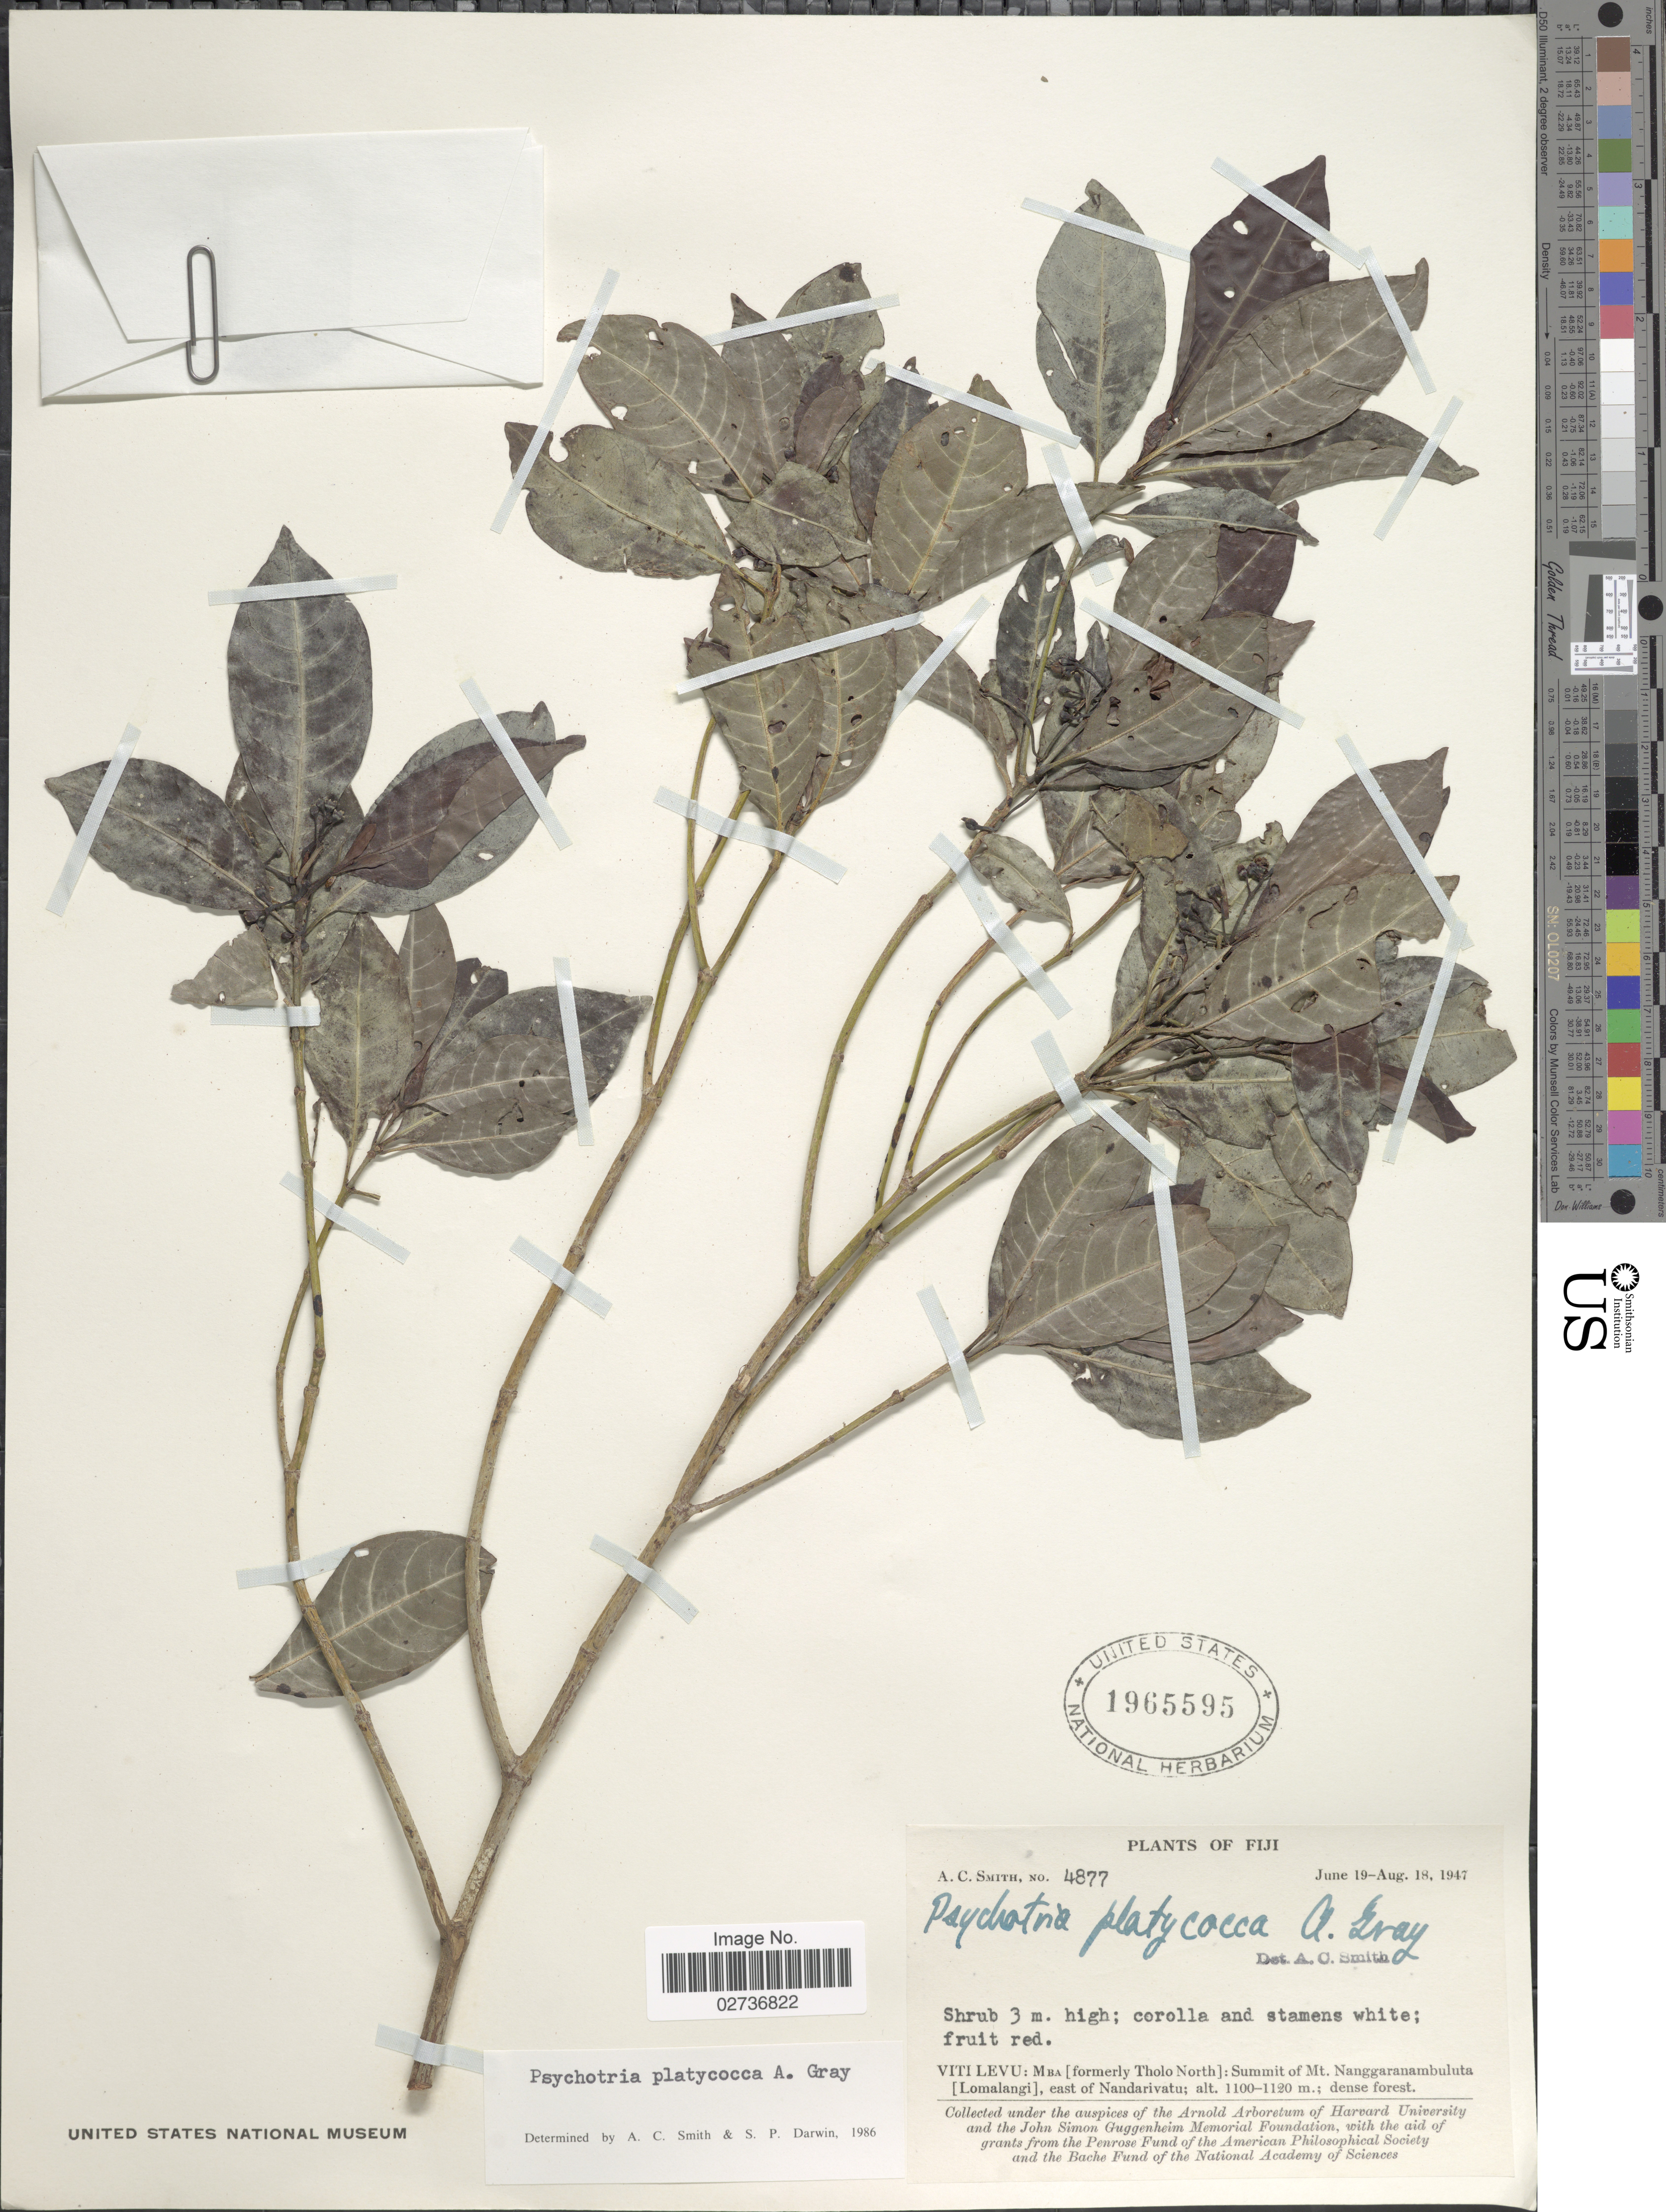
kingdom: Plantae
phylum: Tracheophyta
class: Magnoliopsida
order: Gentianales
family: Rubiaceae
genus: Psychotria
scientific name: Psychotria platycocca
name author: A. Gray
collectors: A. C. Smith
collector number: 4877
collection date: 1947-06-19/1947-08-18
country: Fiji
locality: Viti Levu: Mba [formerly Tholo North]: Summit of Mt. Nanggaranambuluta [Lomalangi], east of Nandarivatu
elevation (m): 1100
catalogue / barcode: US 1965595